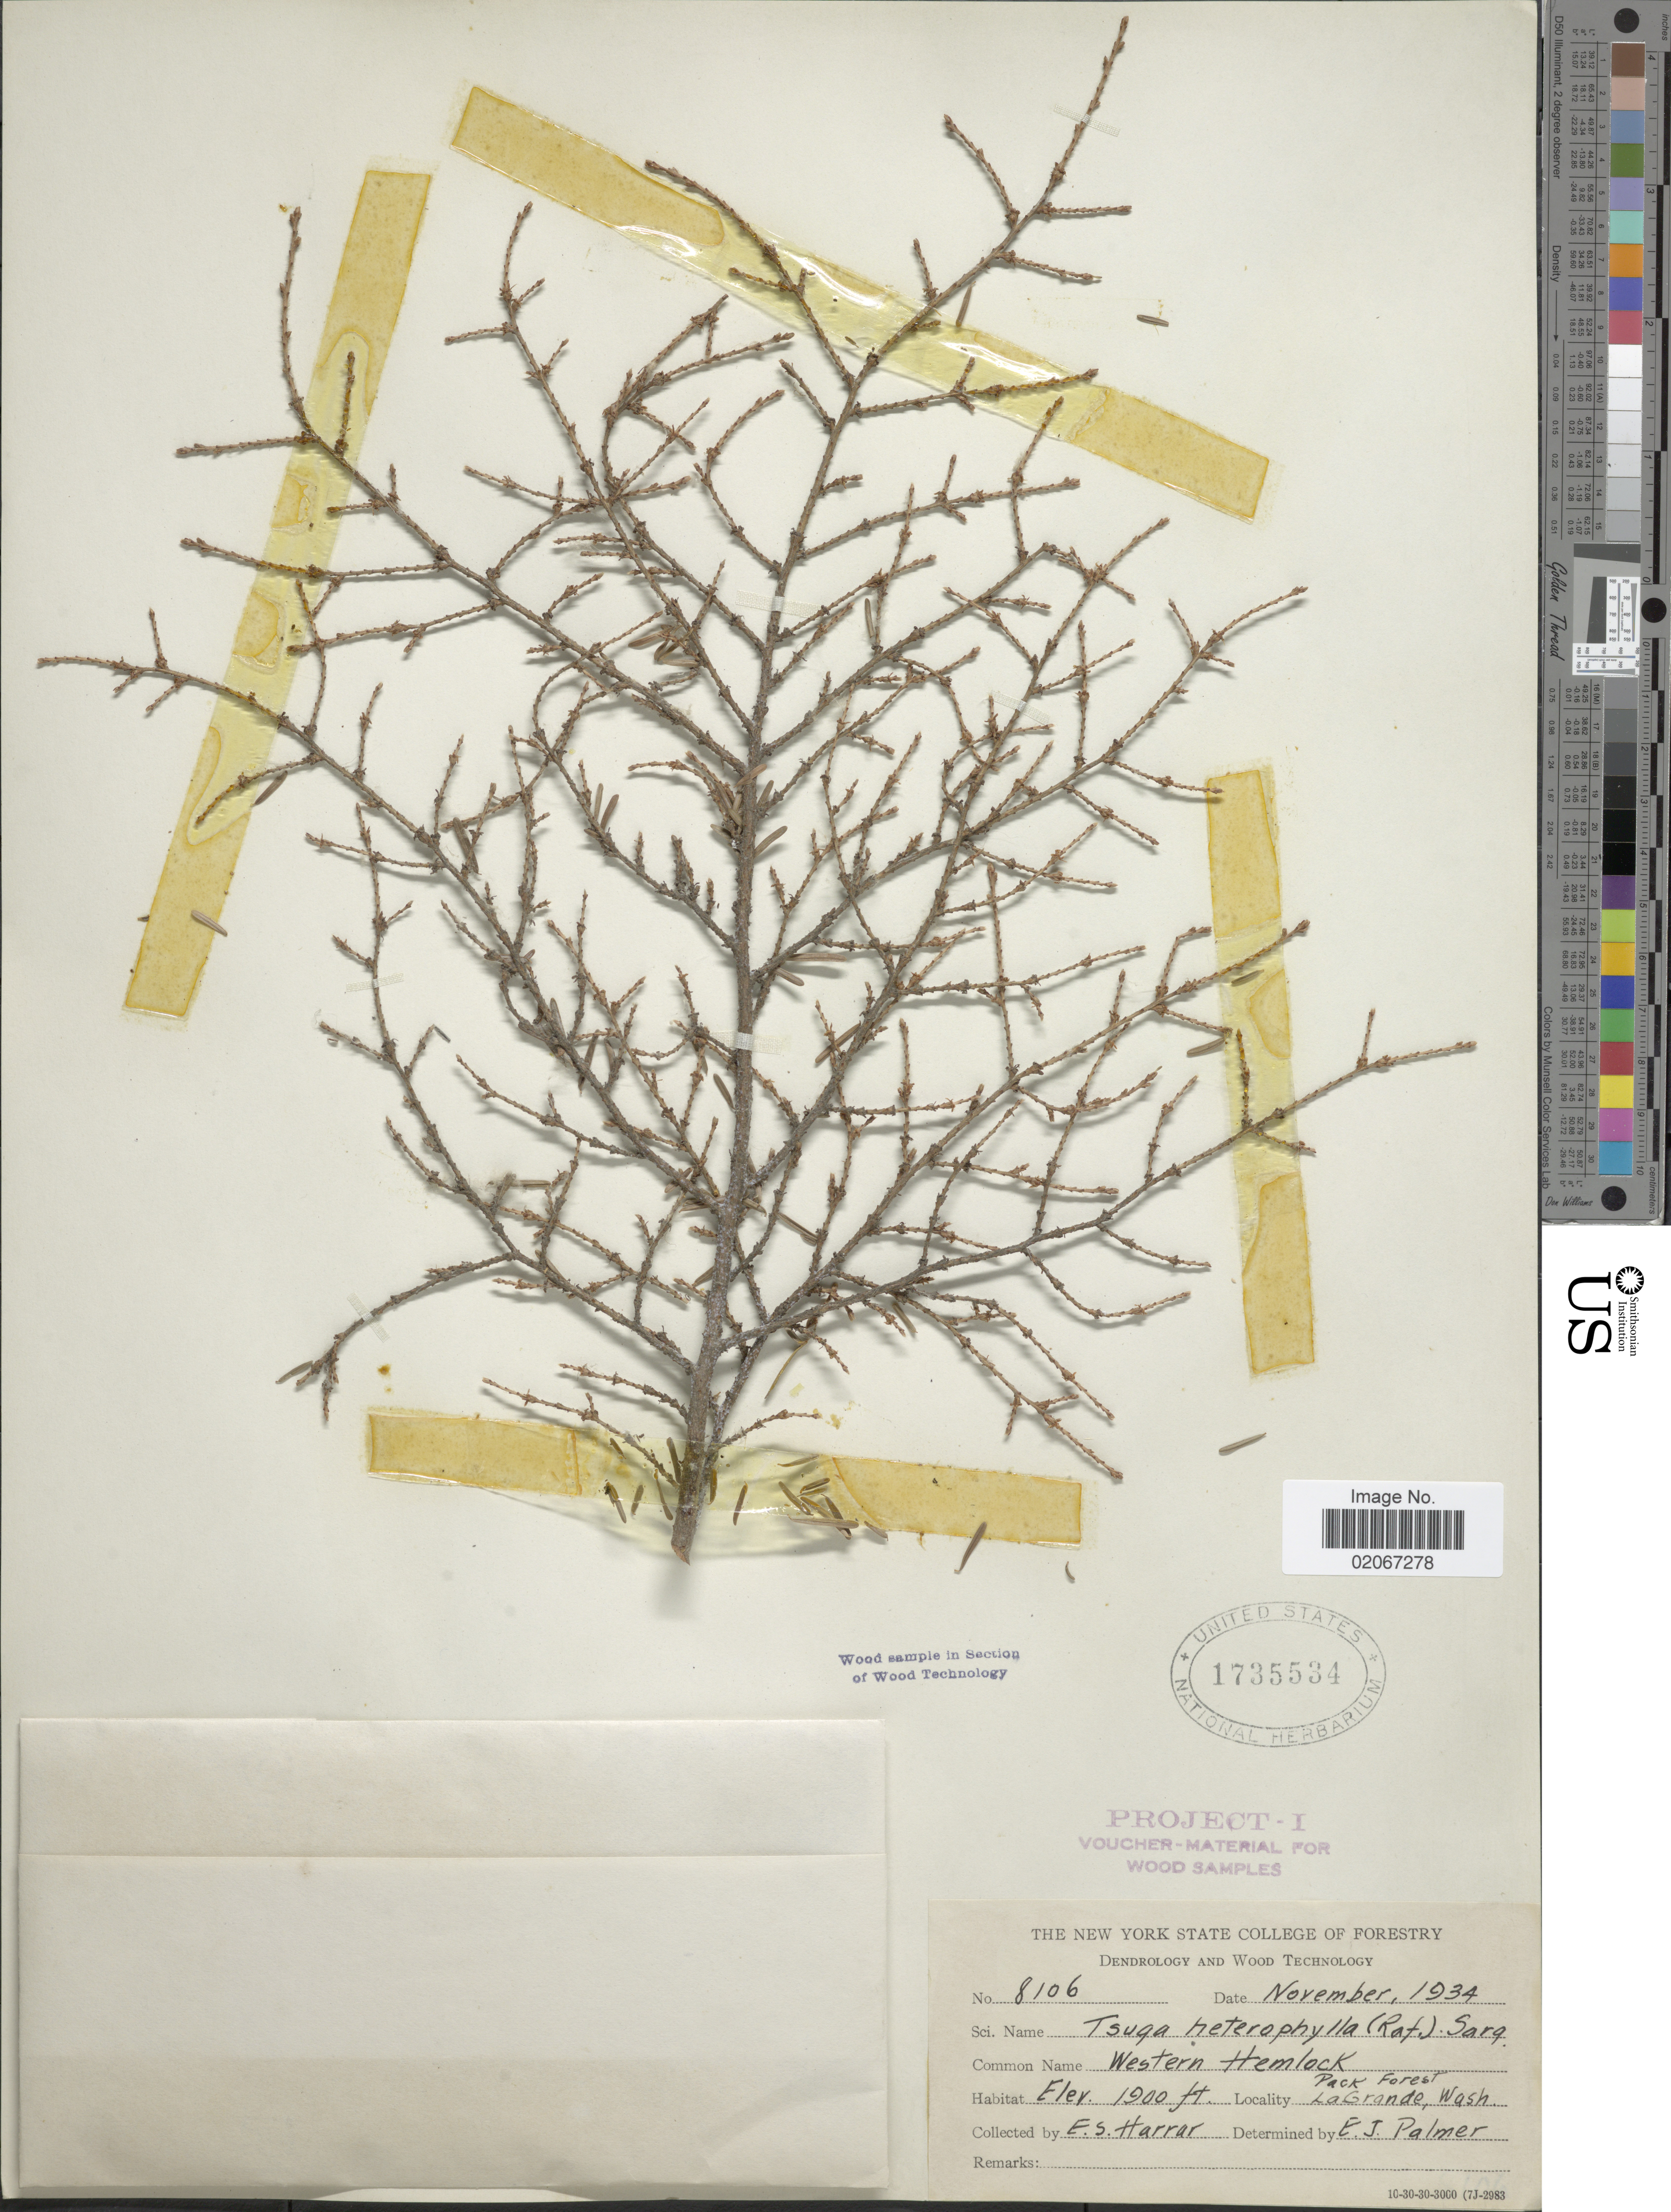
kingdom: Plantae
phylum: Tracheophyta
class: Pinopsida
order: Pinales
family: Pinaceae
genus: Tsuga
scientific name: Tsuga heterophylla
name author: (Raf.) Sarg.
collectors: E. Harrar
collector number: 8106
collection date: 1934-11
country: United States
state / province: Washington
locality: Pack Forest. La Grande, Wash.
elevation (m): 579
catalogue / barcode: US 1735534